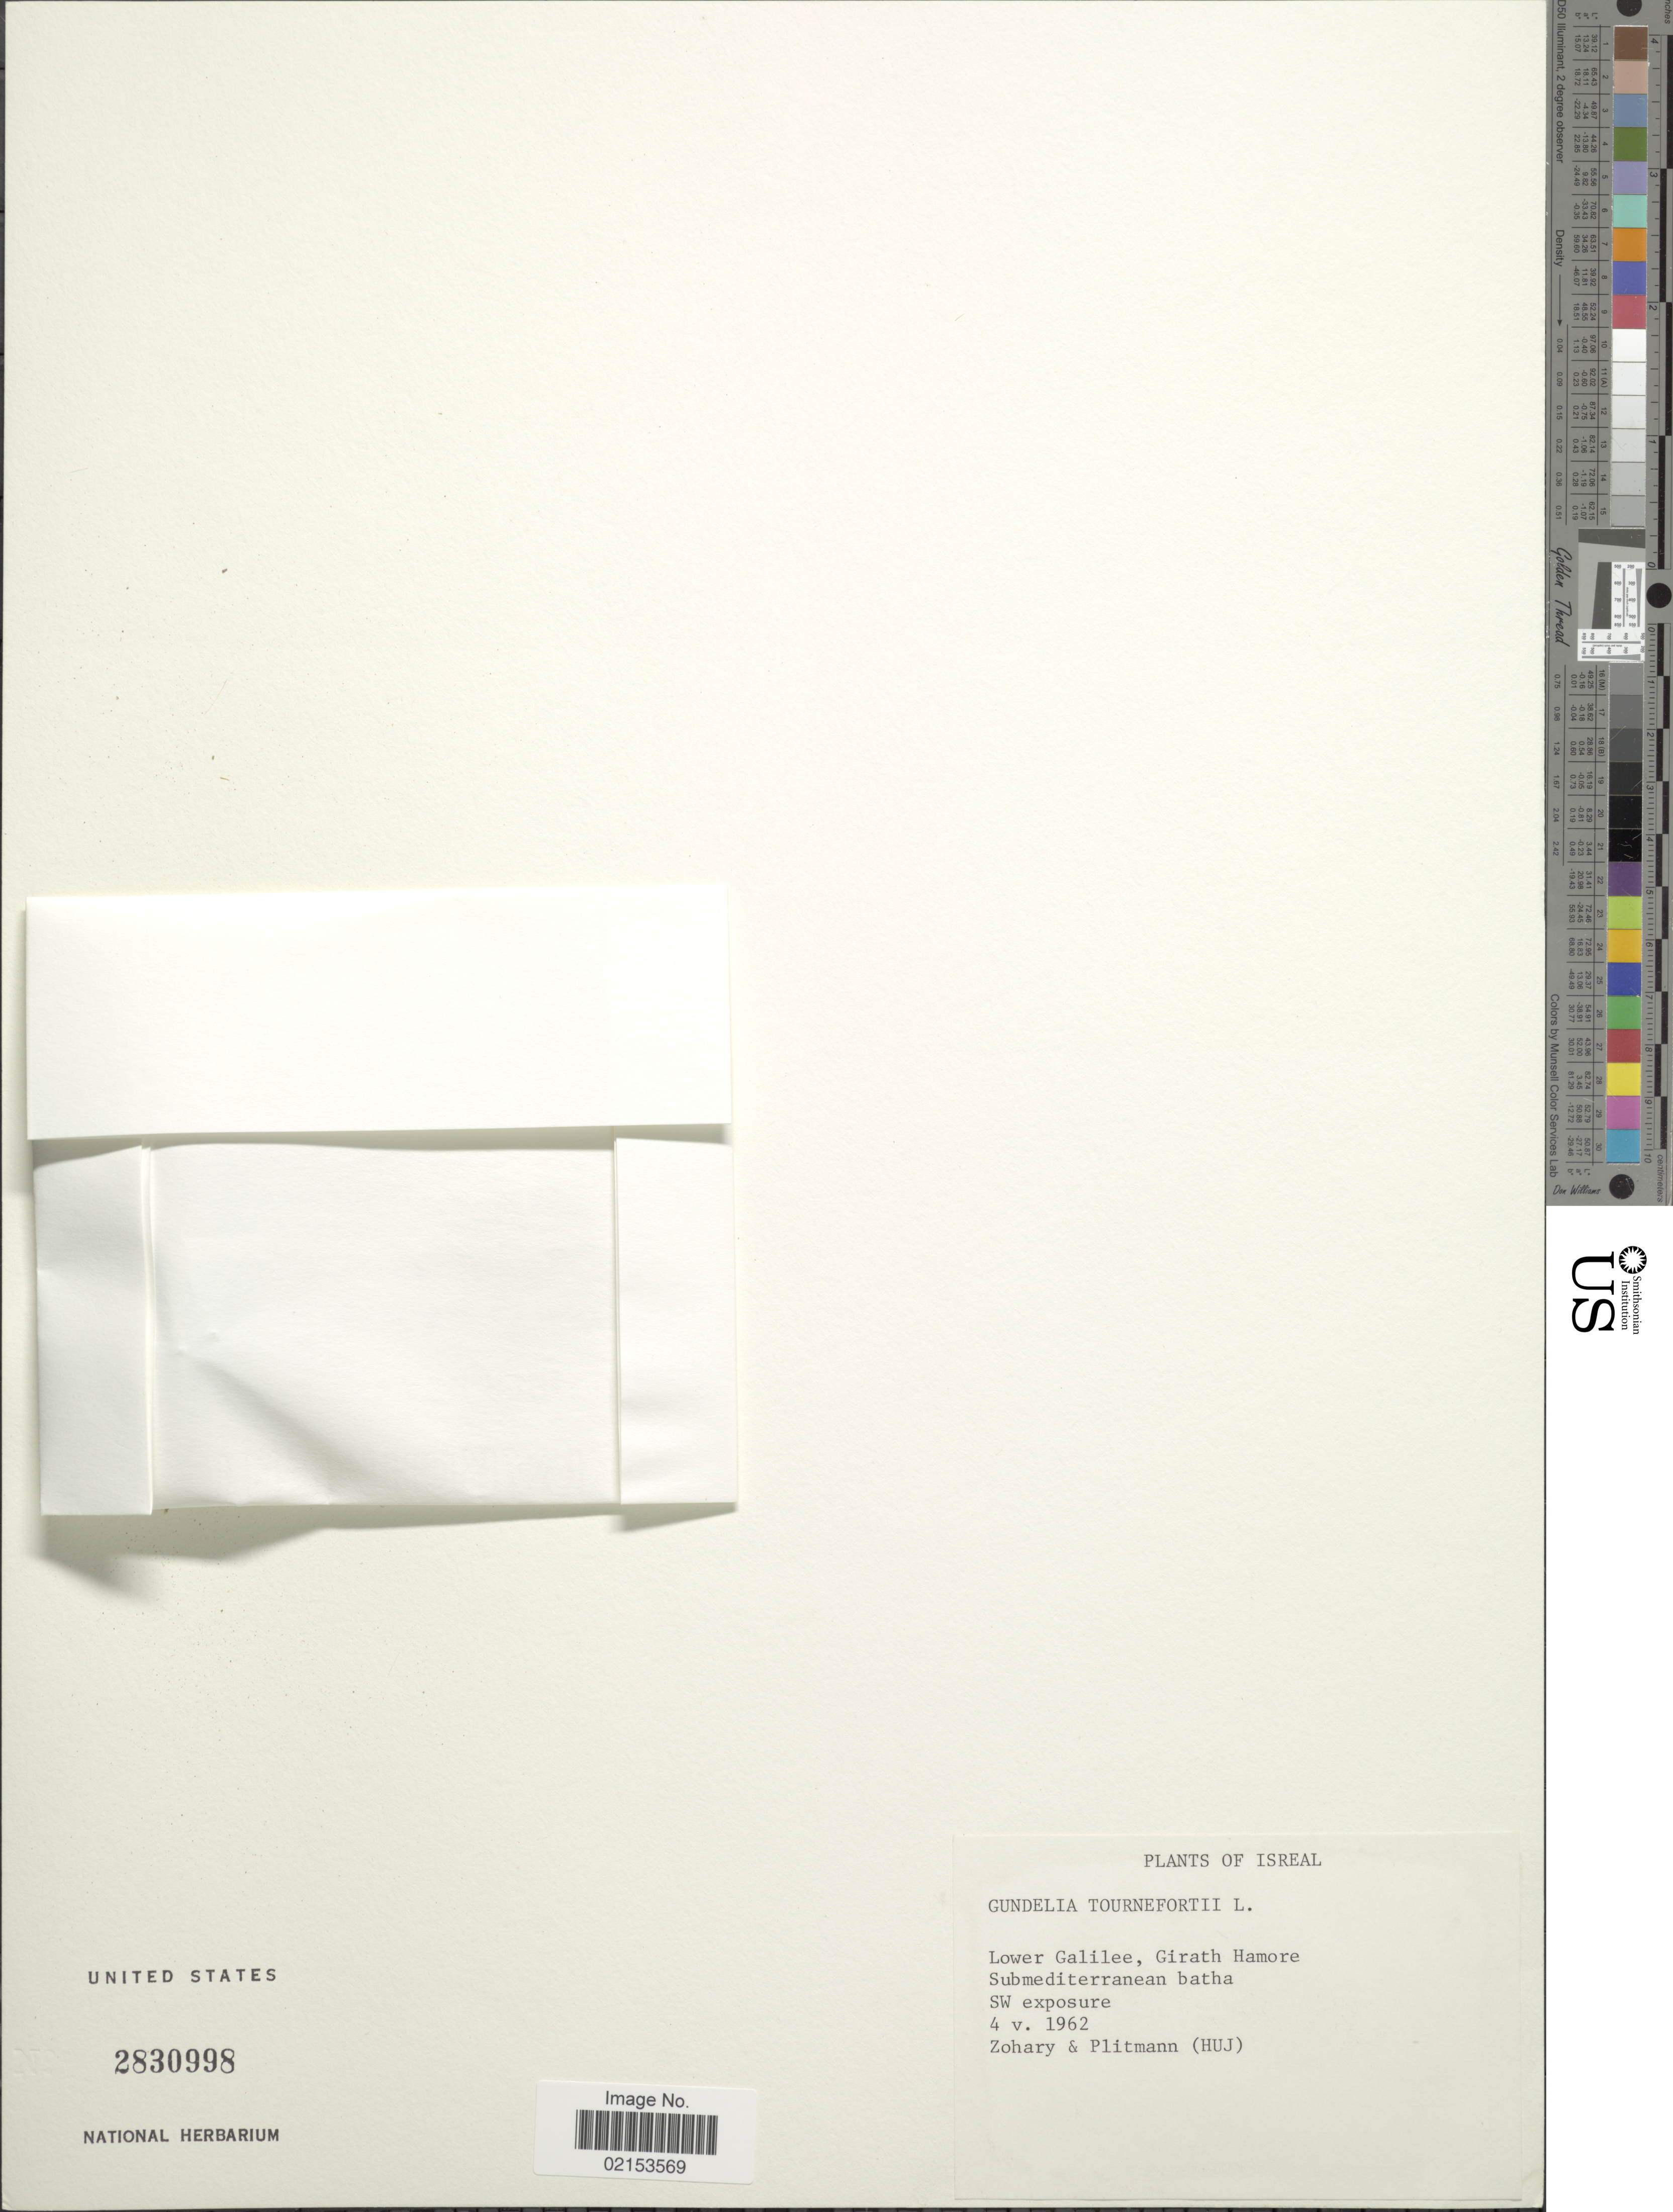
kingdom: Plantae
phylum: Tracheophyta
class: Magnoliopsida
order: Asterales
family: Asteraceae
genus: Gundelia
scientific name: Gundelia tournefortii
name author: L.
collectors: Zohary & U. Plitmann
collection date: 1962-05-04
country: Israel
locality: Lower Galilee, Girath Hamore, Submediterranean batha SW exposure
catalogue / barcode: US 2830998